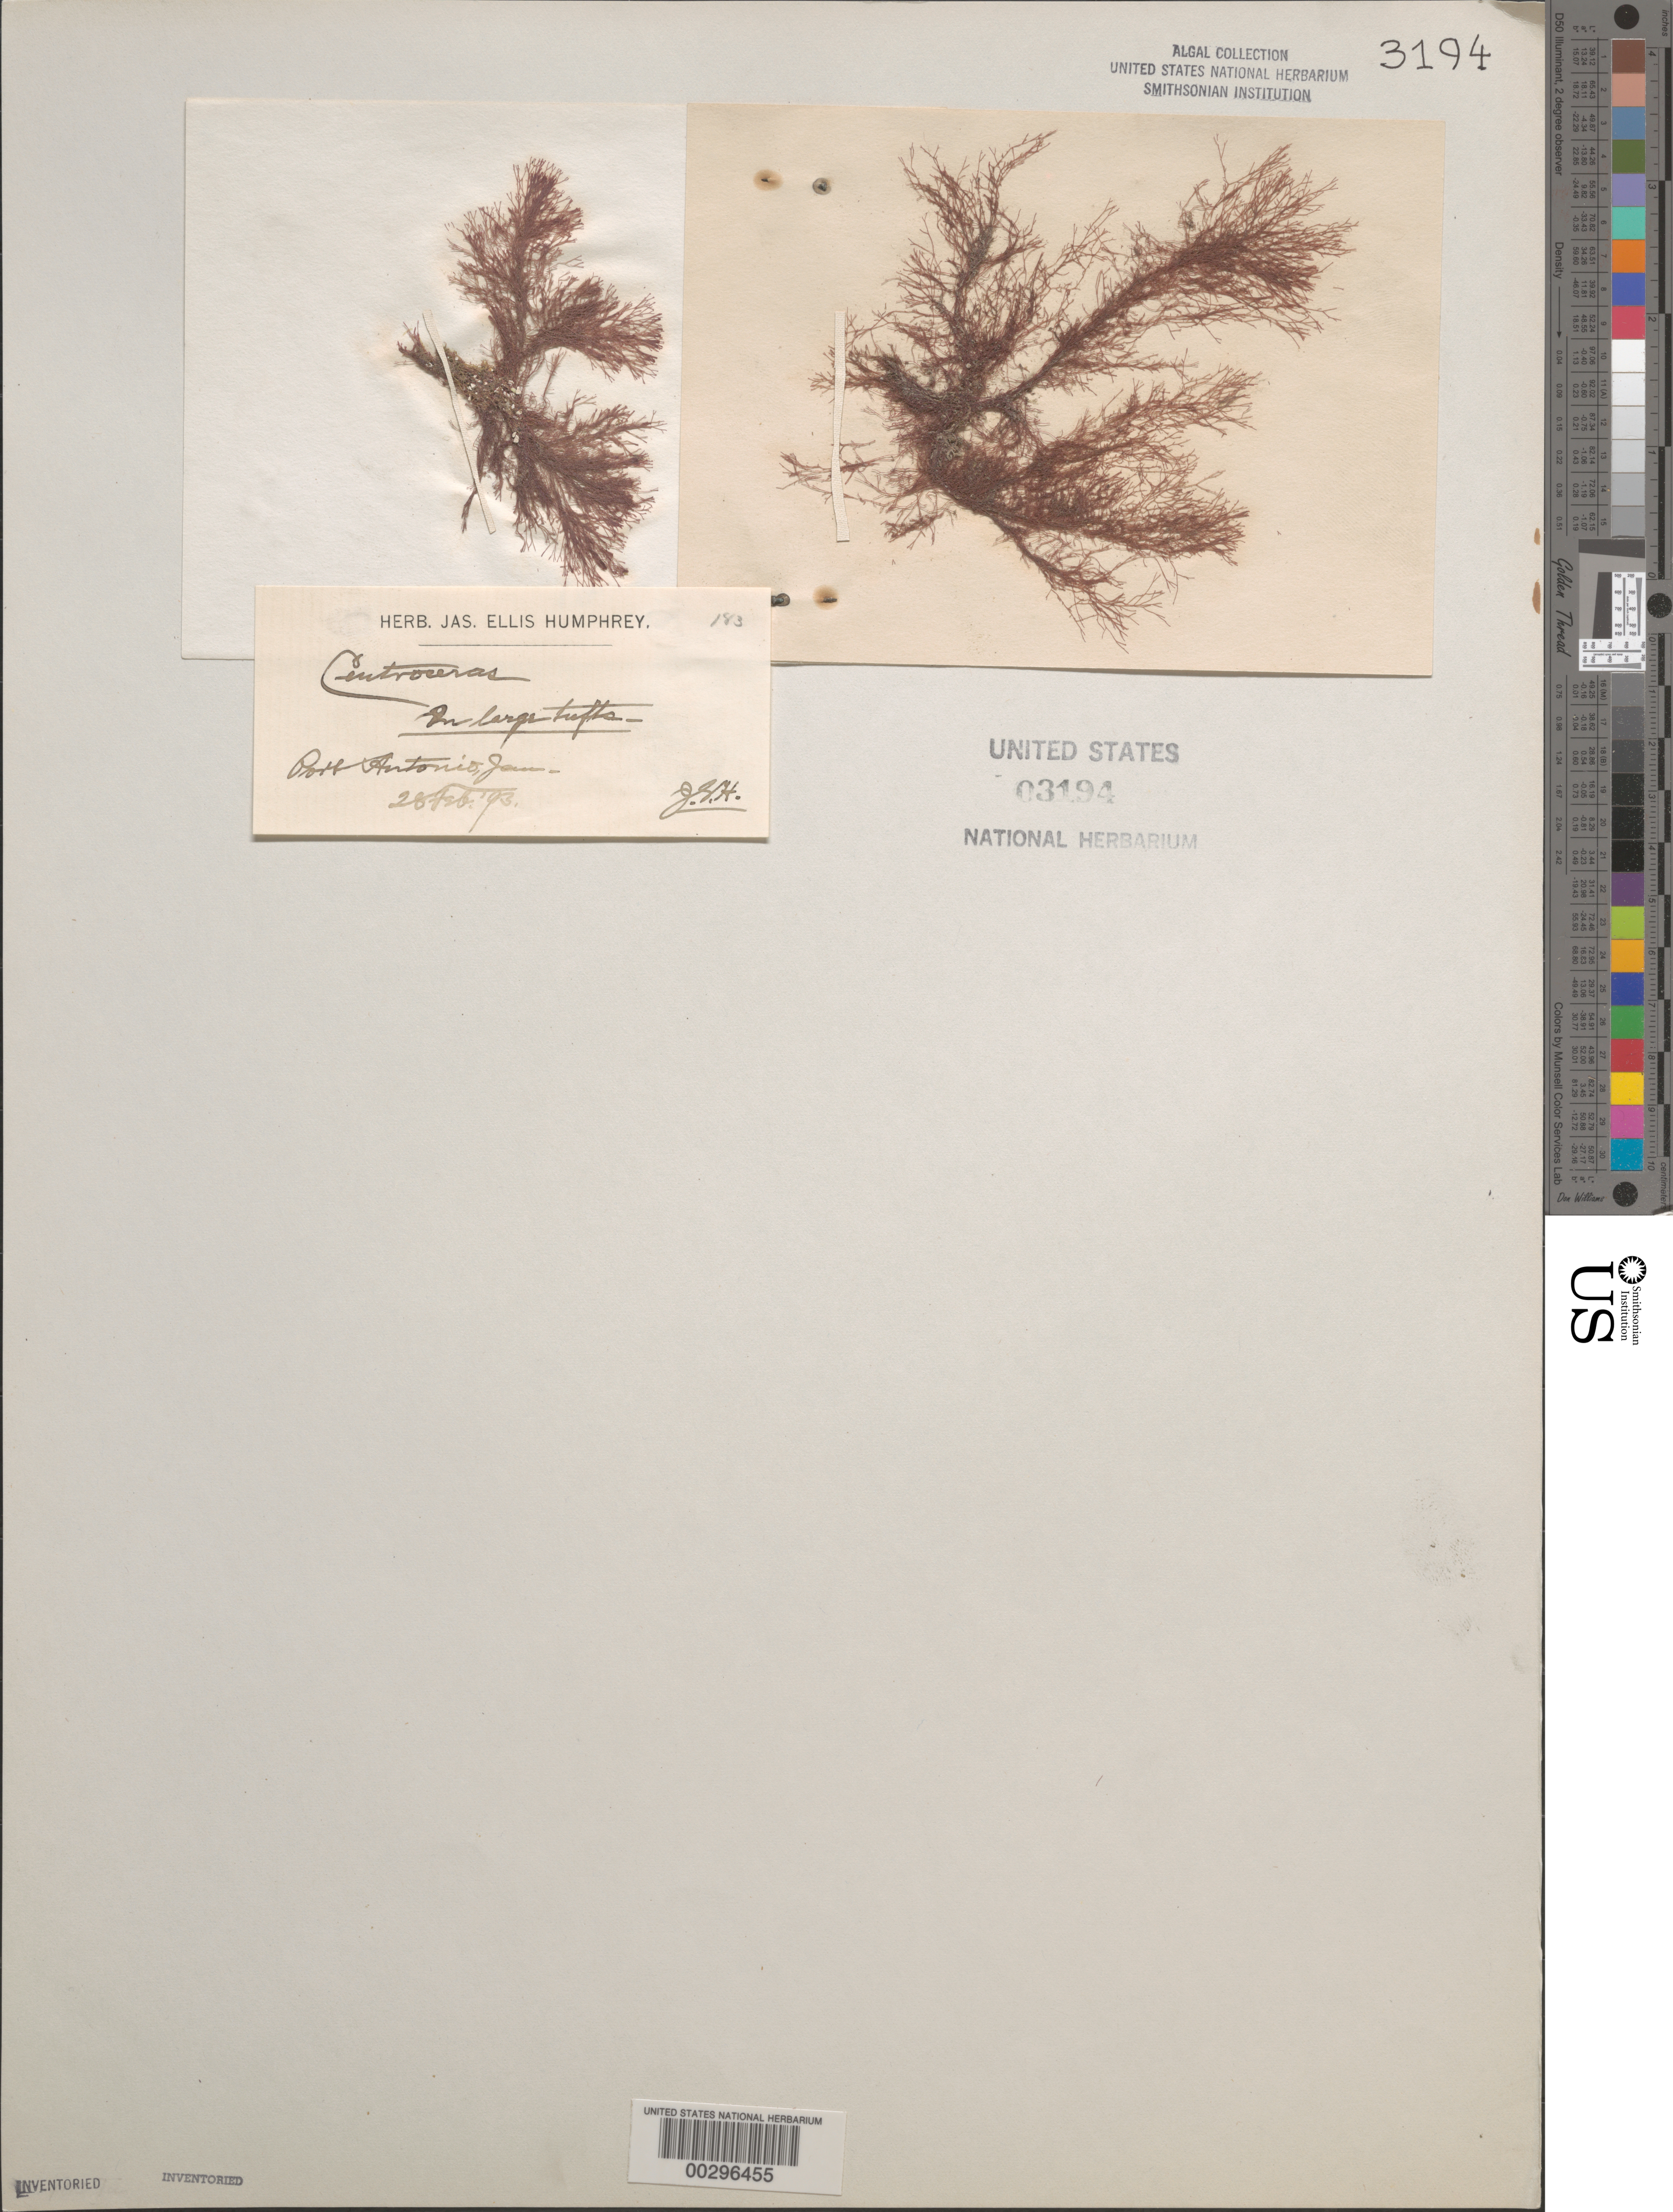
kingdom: Plantae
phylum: Rhodophyta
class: Florideophyceae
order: Ceramiales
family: Ceramiaceae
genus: Centroceras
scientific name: Centroceras sp.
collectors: J. Humphrey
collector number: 183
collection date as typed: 28 Feb 1893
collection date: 1893-02-28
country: Jamaica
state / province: Portland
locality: Port antonio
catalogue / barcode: US 3194